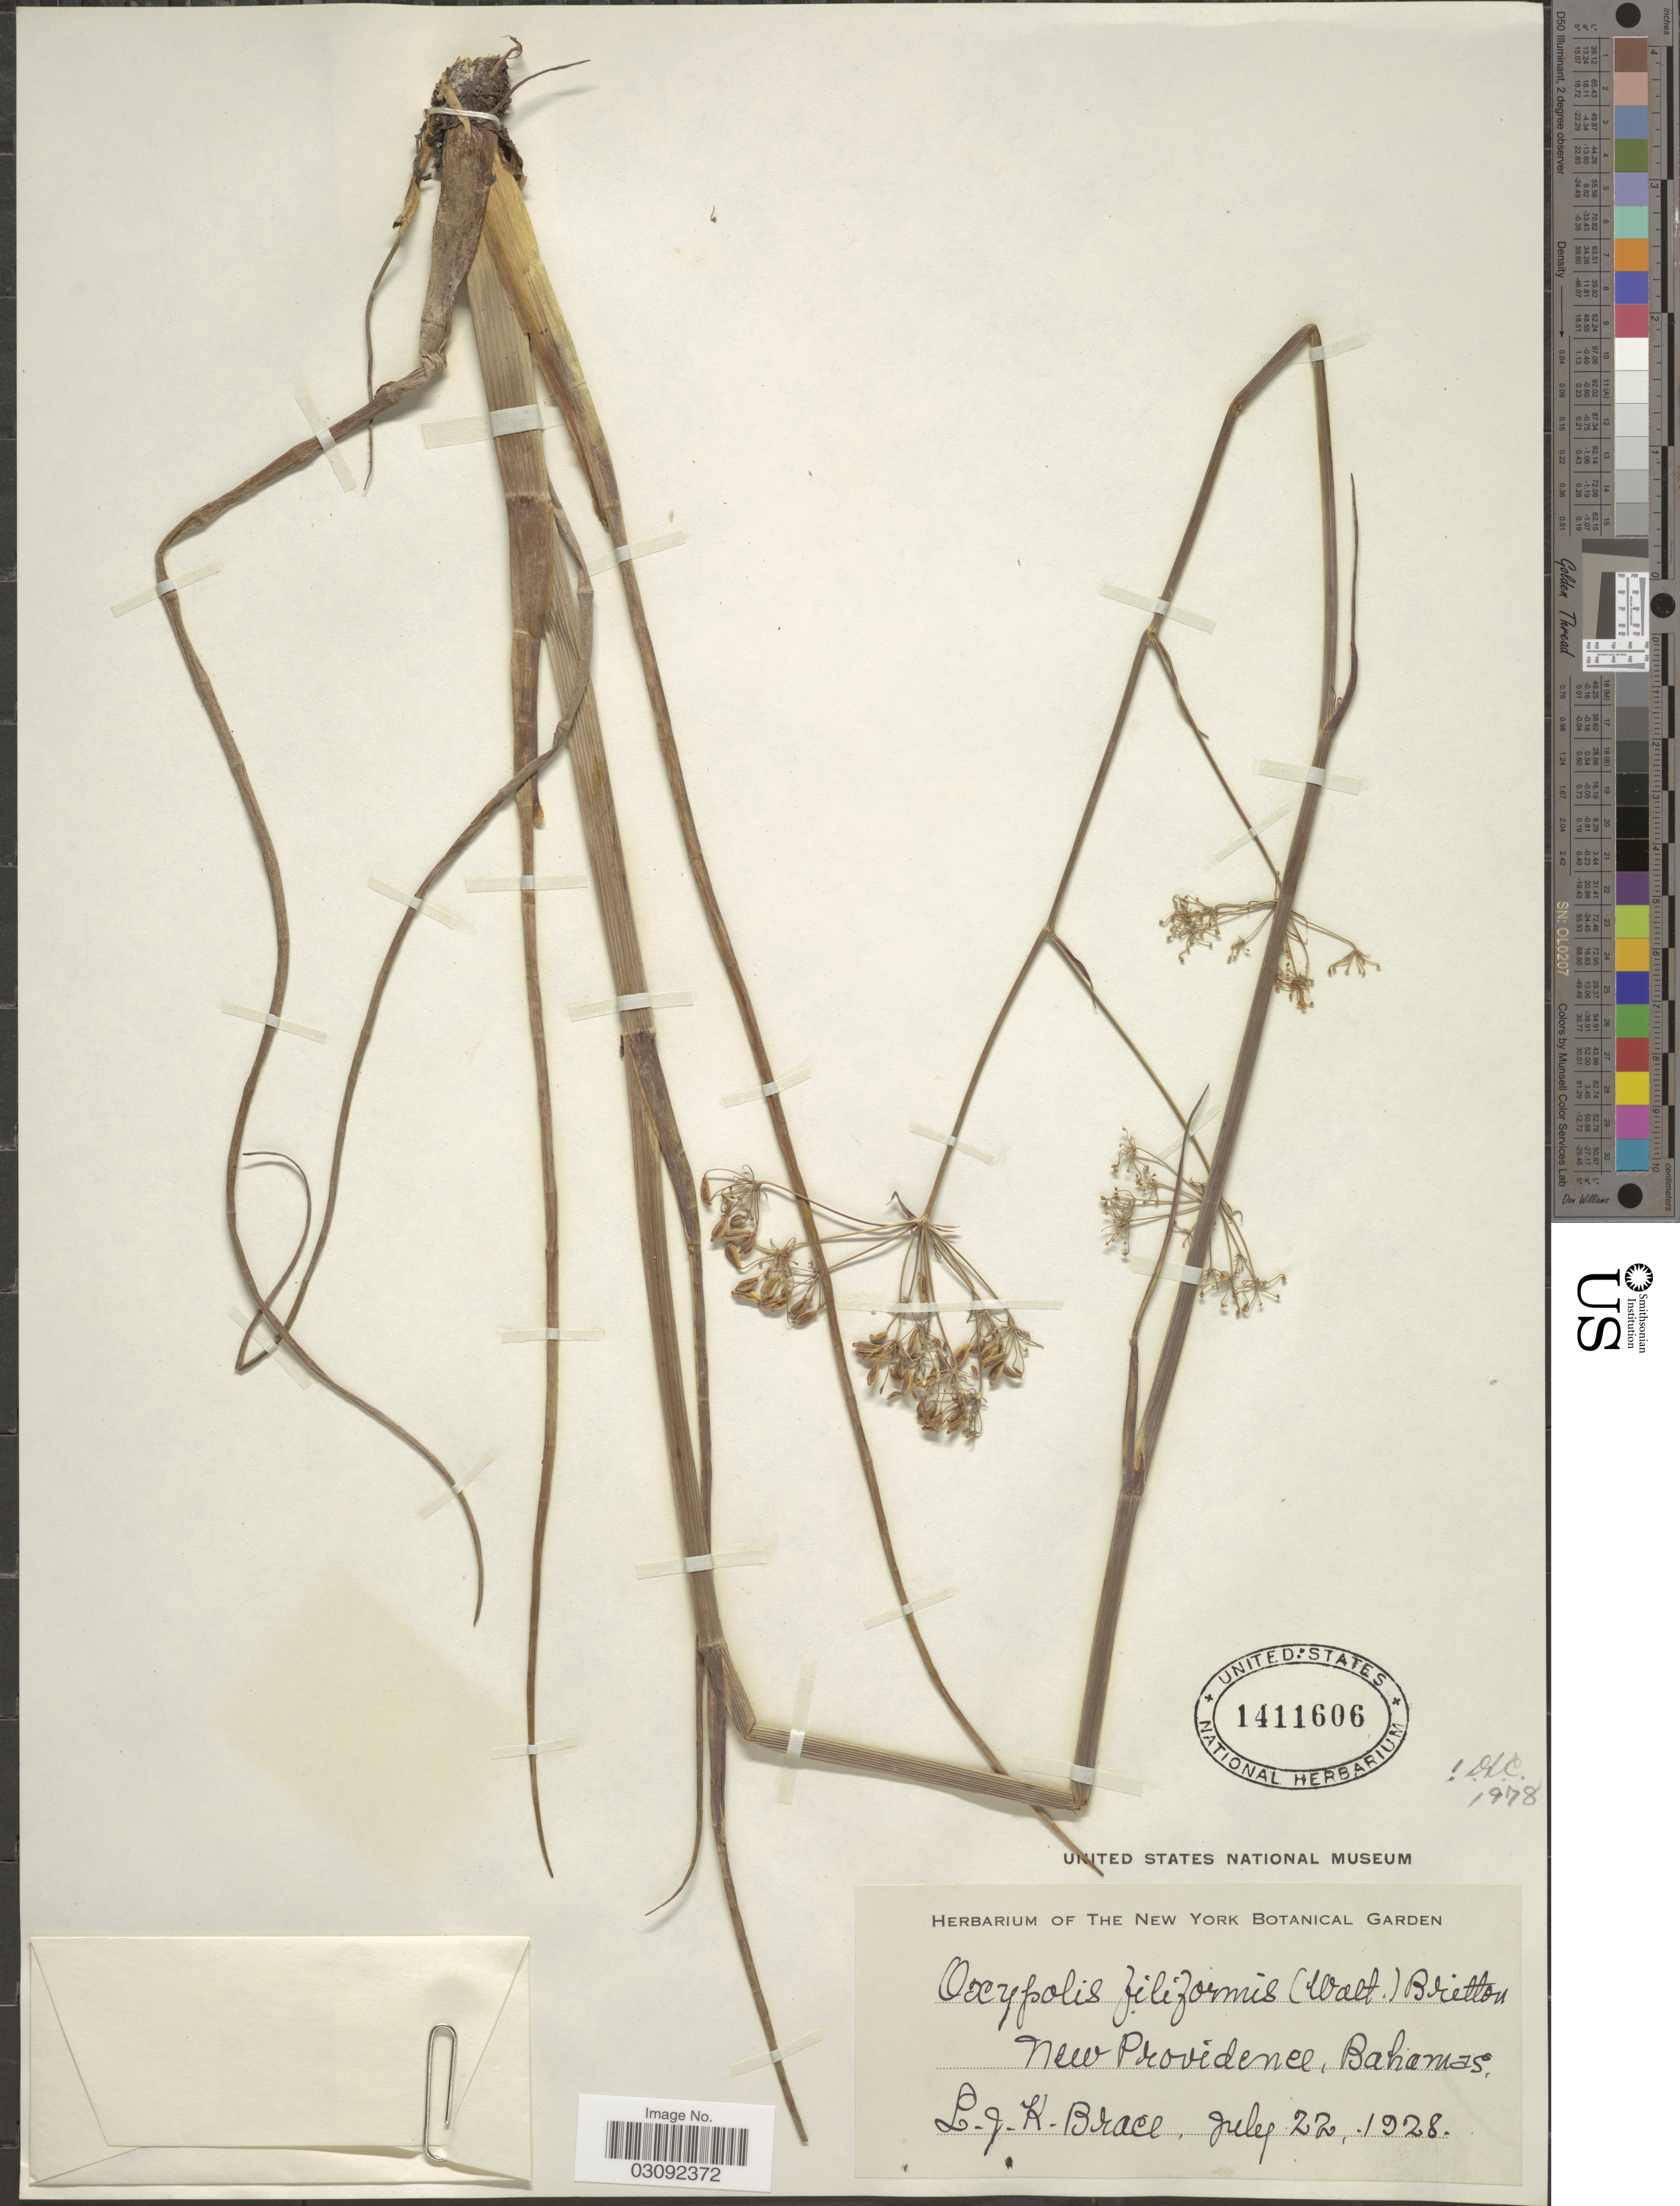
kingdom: Plantae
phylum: Tracheophyta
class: Magnoliopsida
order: Apiales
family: Apiaceae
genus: Oxypolis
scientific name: Oxypolis filiformis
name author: (Walter) Britton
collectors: L. J. K. Brace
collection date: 1928-07-22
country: Bahamas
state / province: New Providence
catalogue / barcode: US 1411606